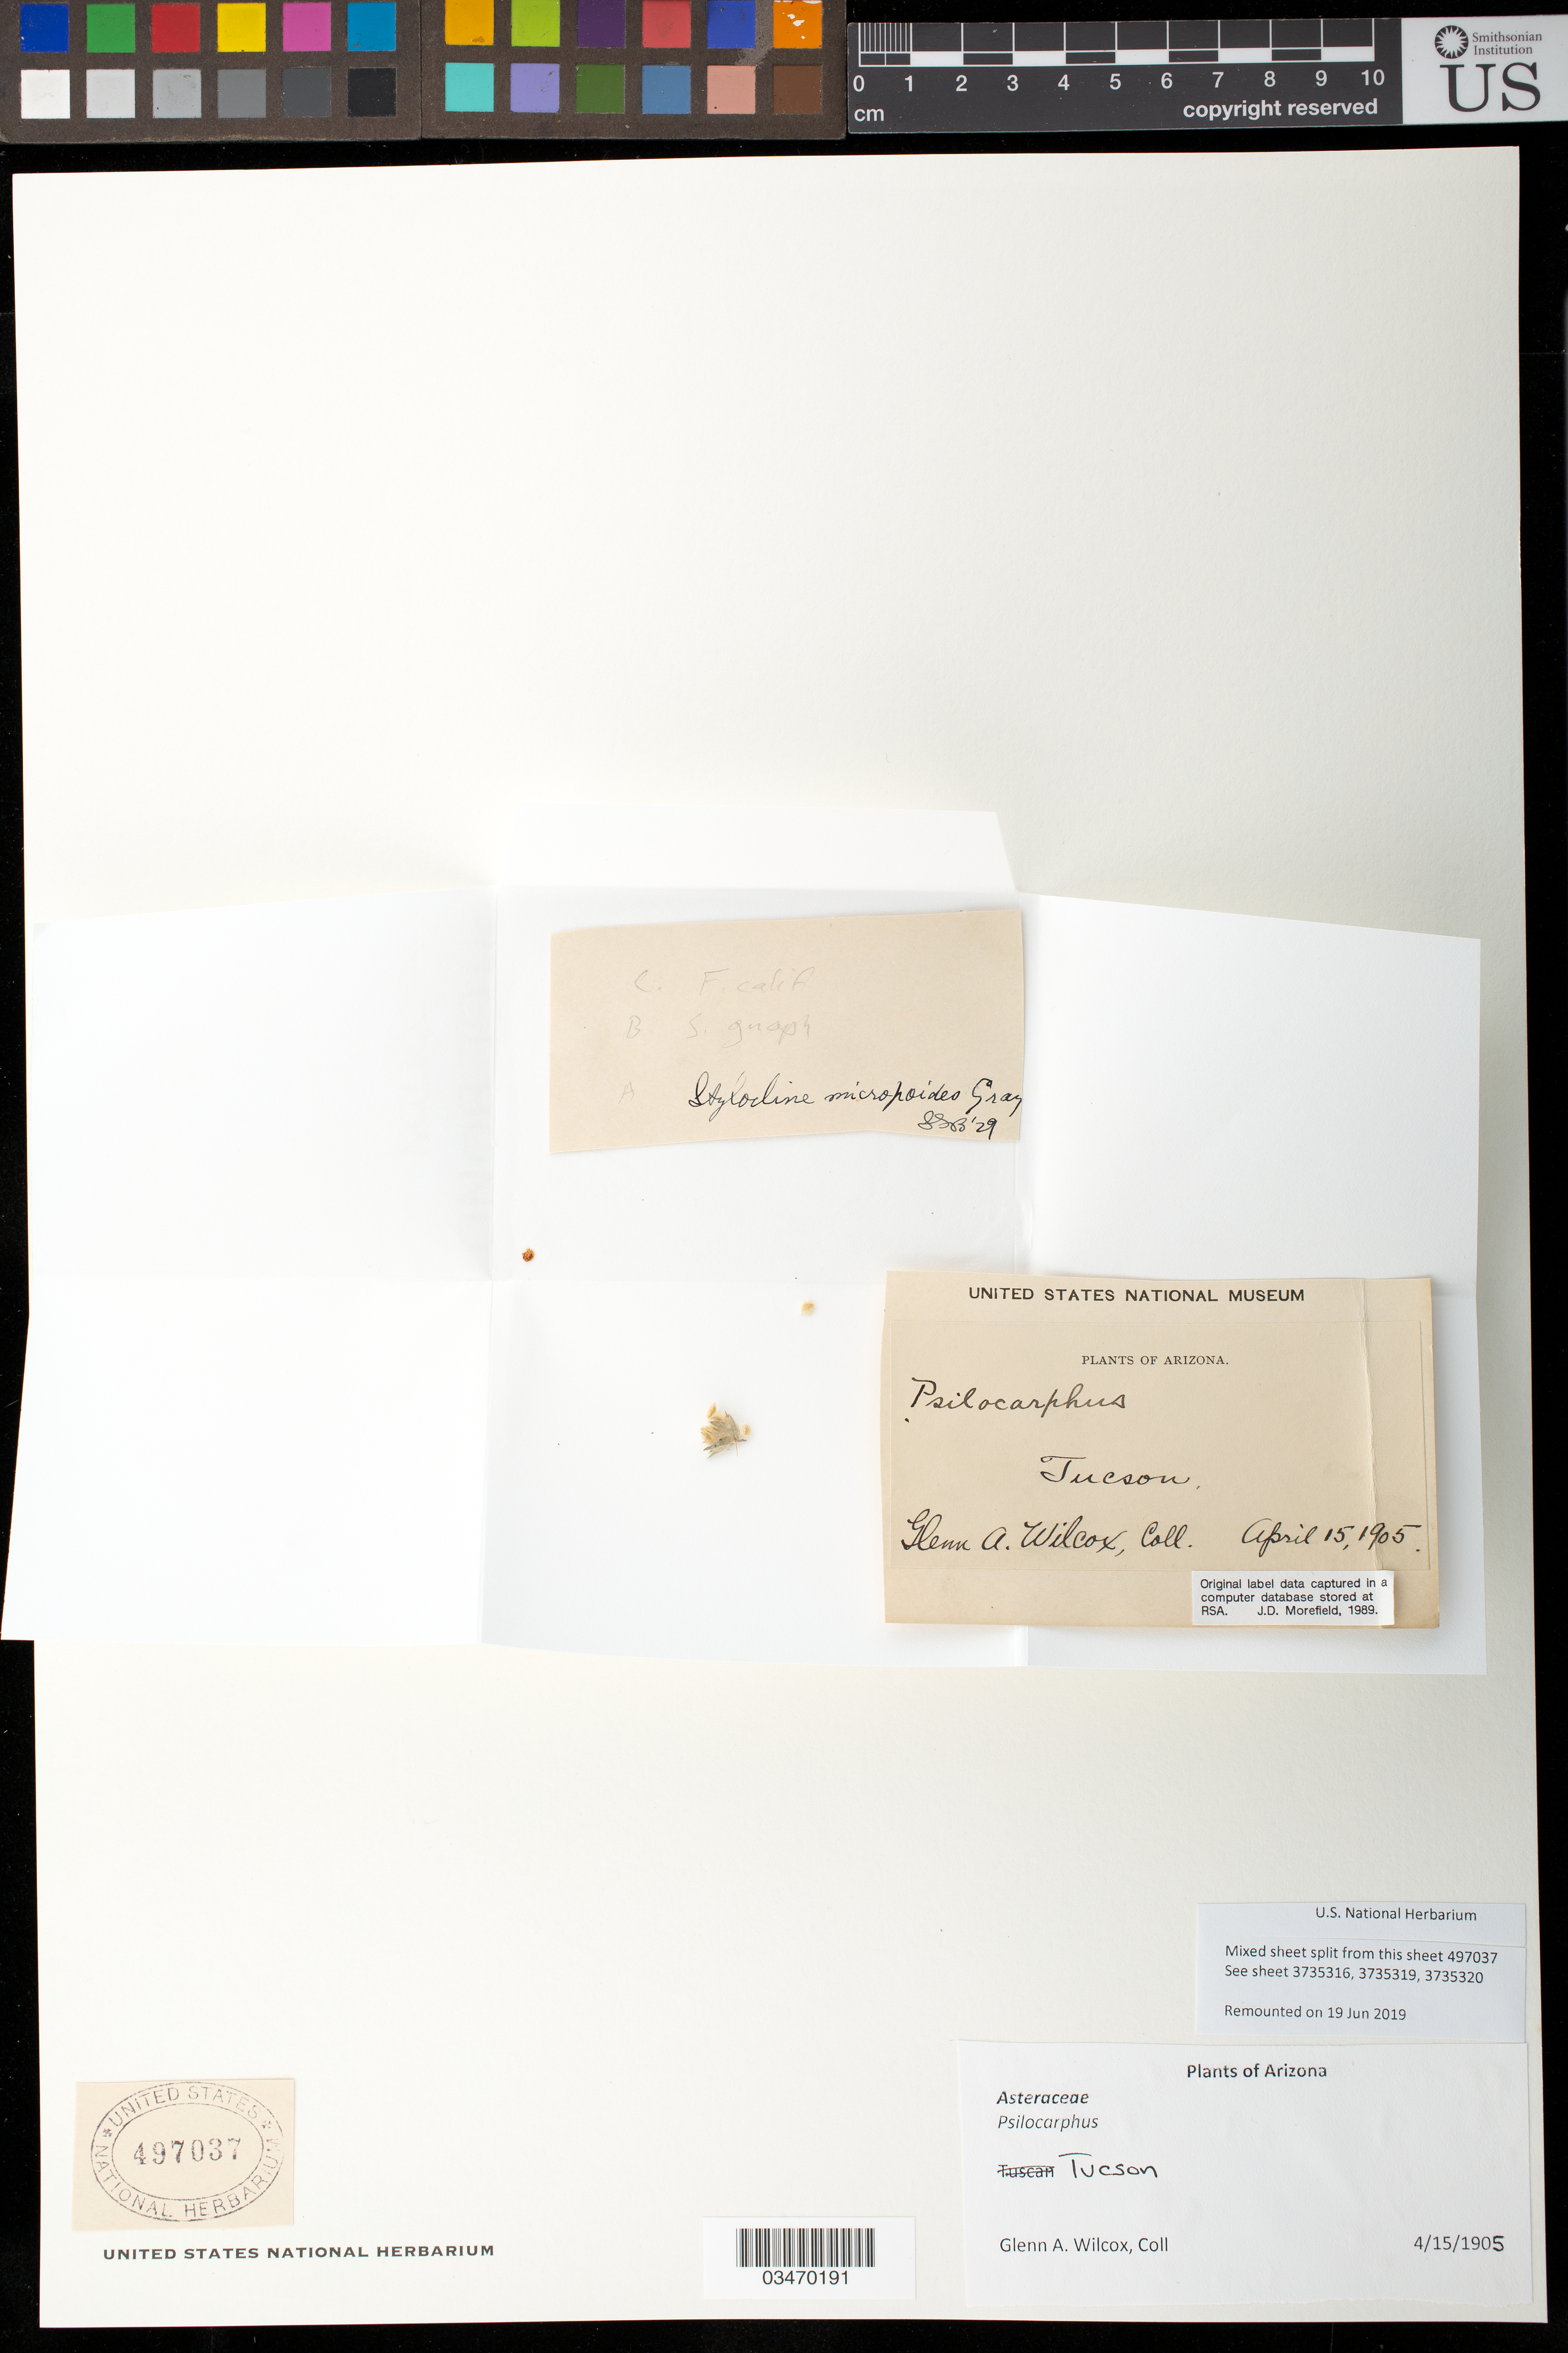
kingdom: Plantae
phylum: Tracheophyta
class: Magnoliopsida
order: Asterales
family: Asteraceae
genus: Psilocarphus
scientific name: Psilocarphus sp.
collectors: Mrs. G. Wilcox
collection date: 1905-04-15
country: United States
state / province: Arizona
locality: Tucson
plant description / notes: Mixed sheet split from this sheet 497037. Remounted on 19 Jun 2019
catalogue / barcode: US 497037